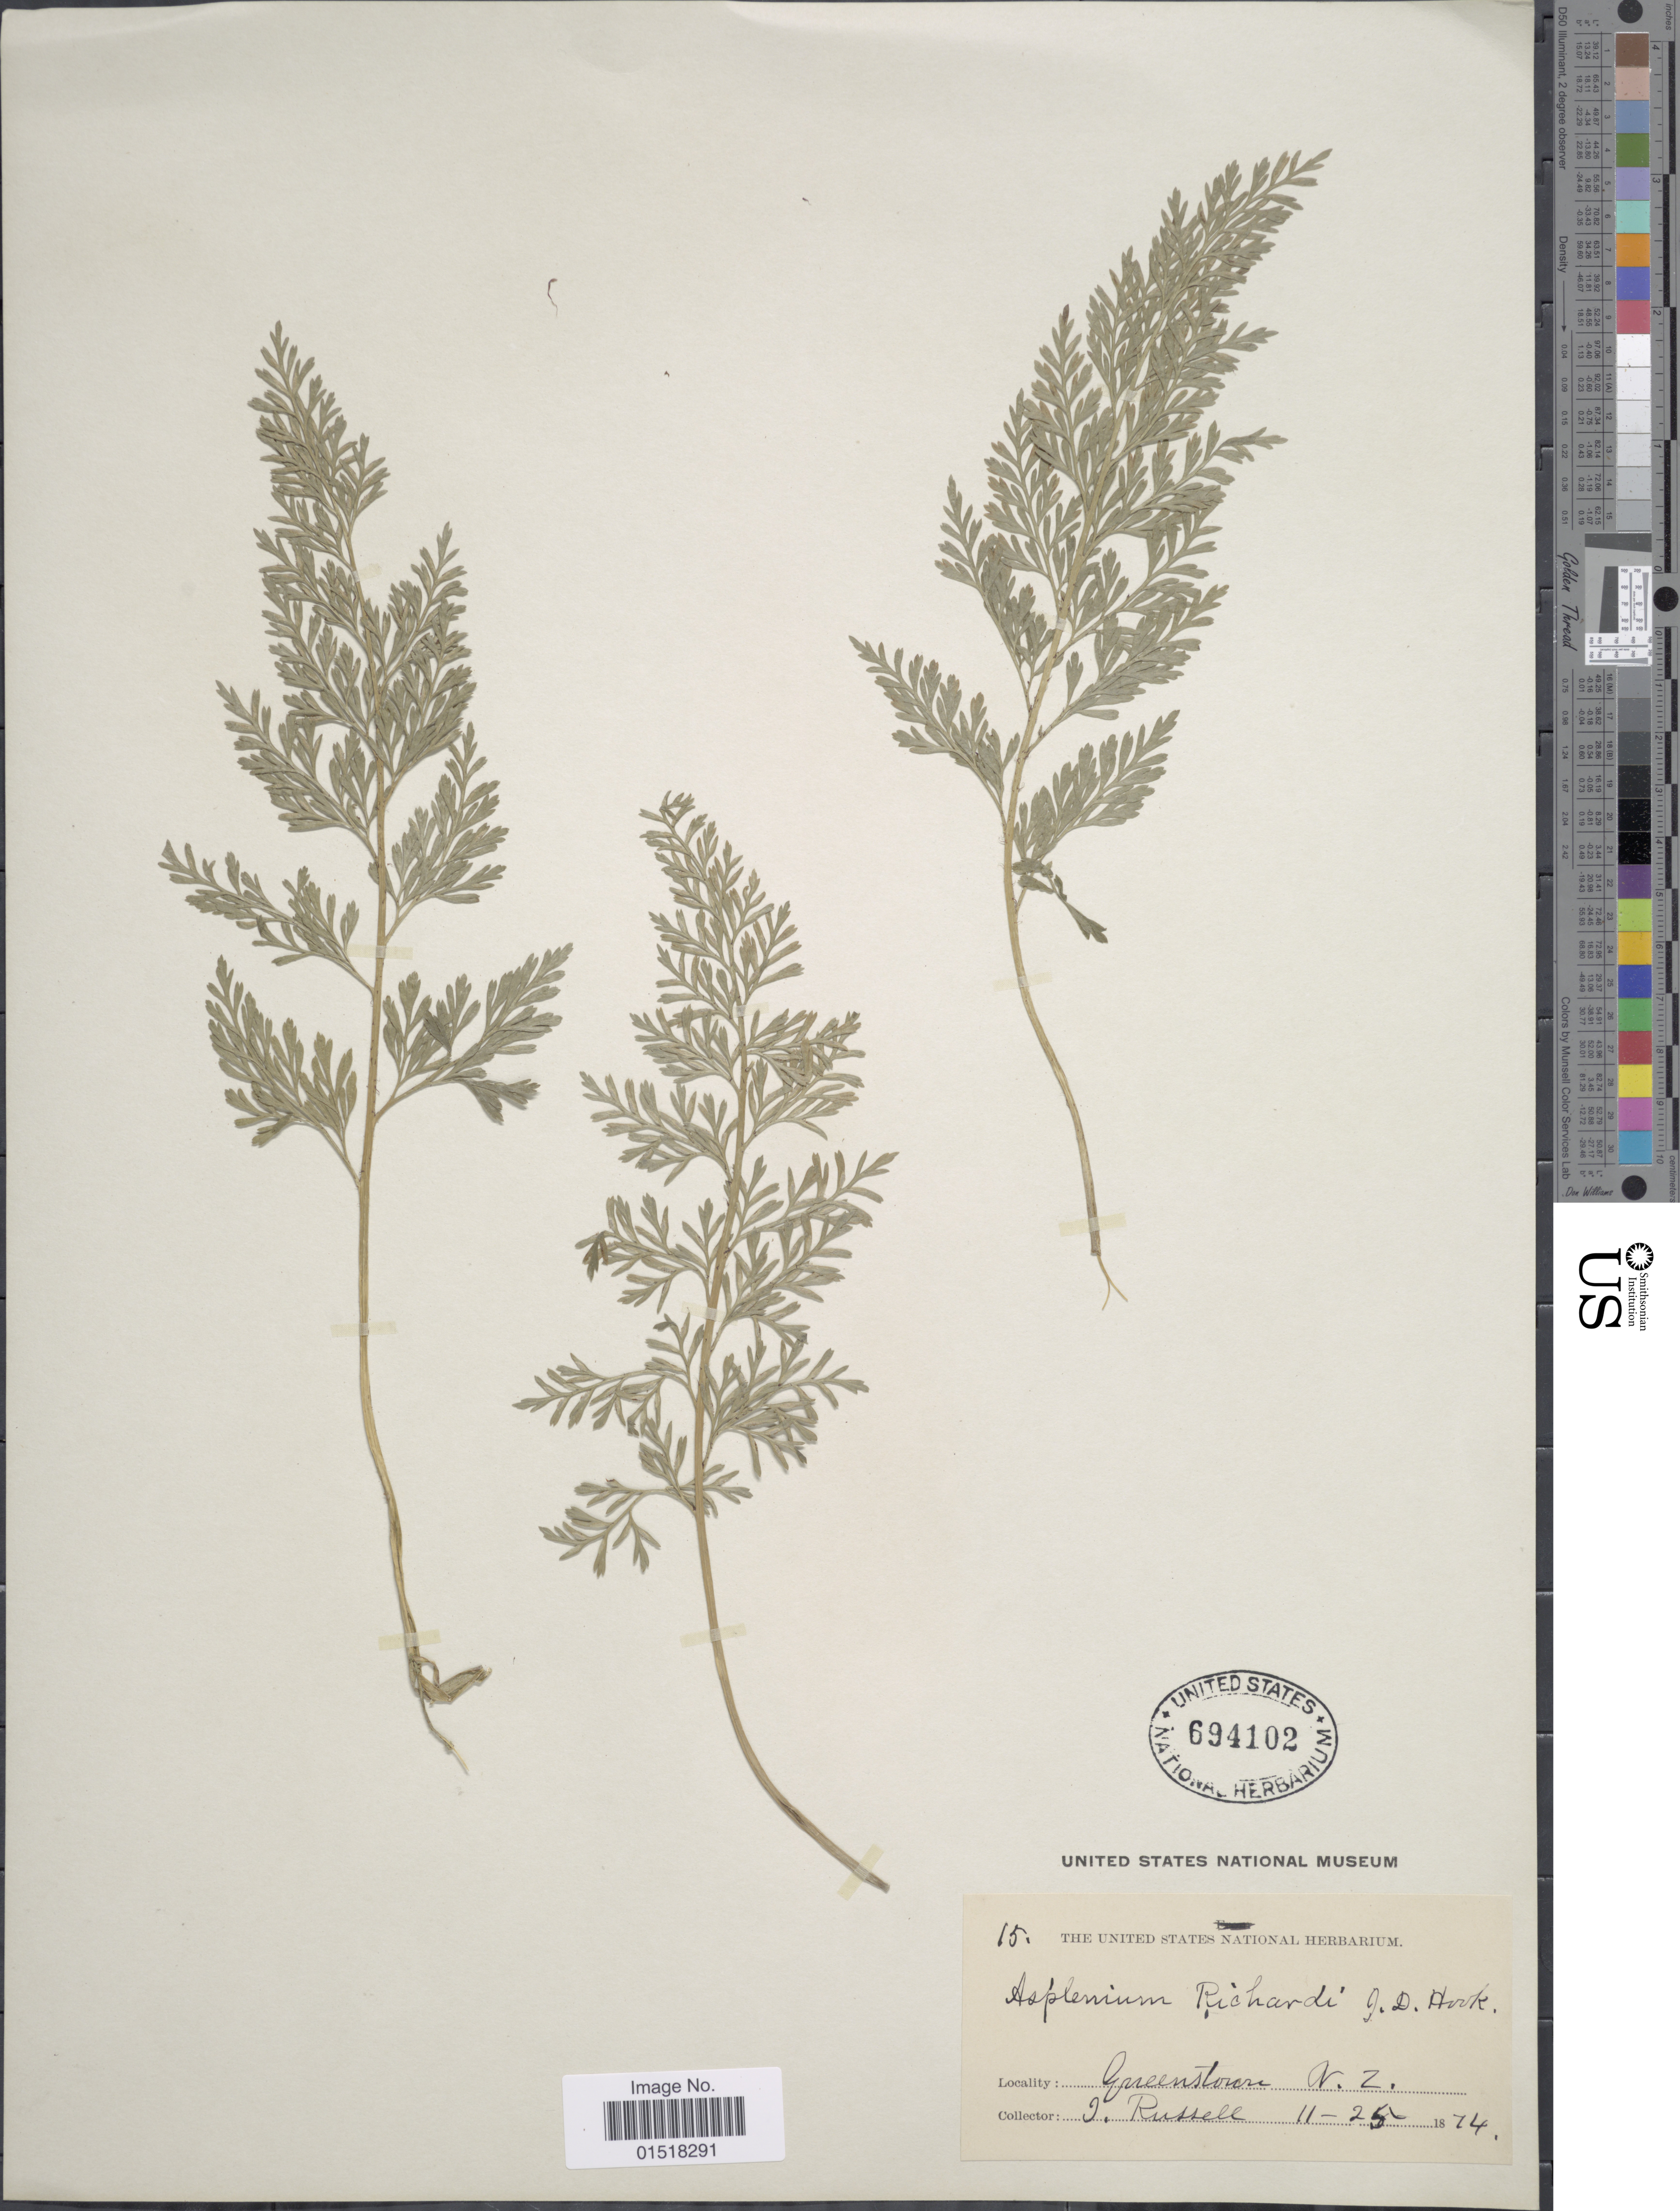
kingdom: Plantae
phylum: Tracheophyta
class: Polypodiopsida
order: Polypodiales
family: Aspleniaceae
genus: Asplenium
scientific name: Asplenium richardii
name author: (Hook. f.) Hook. f.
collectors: J. Russell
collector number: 15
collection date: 1874-11-25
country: New Zealand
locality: Greenstown.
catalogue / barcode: US 694102